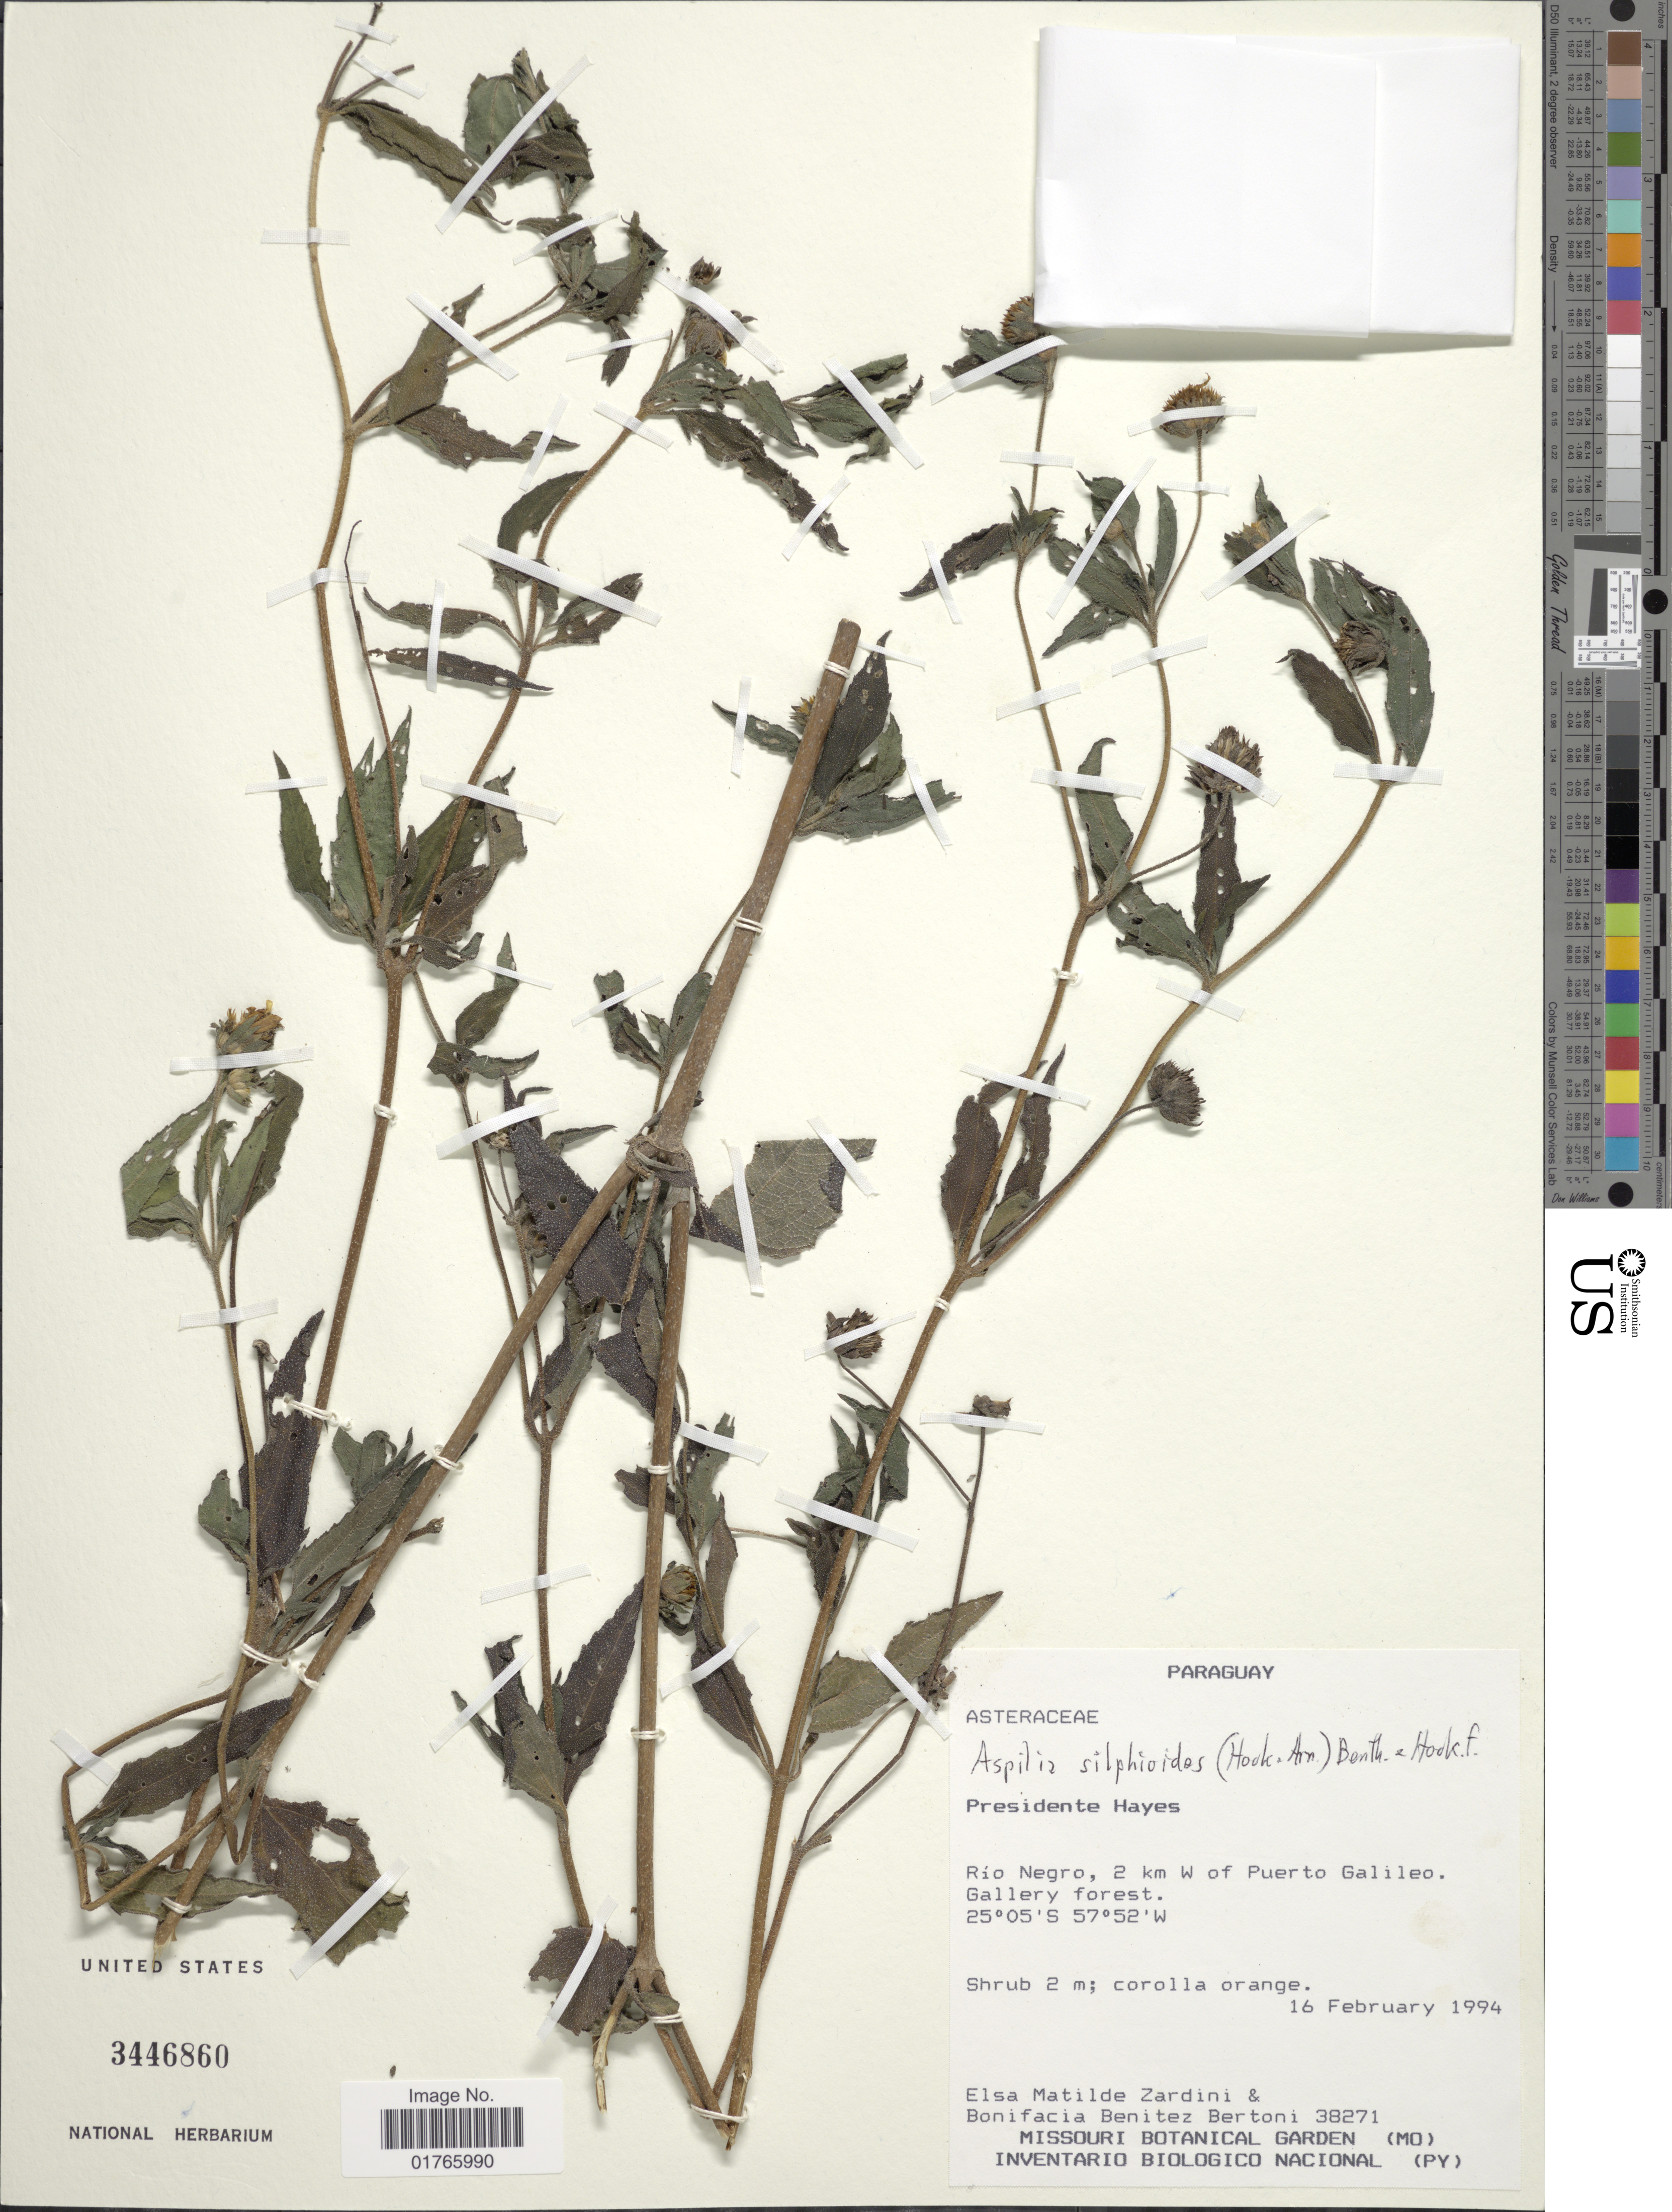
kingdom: Plantae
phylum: Tracheophyta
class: Magnoliopsida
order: Asterales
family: Asteraceae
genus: Aspilia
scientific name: Aspilia silphioides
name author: (Hook. & Arn.) Benth. ex Benth. & Hook. f.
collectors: E. M. Zardini & B. Bertoni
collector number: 38271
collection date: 1994-02-16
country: Paraguay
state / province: Presidente Hayes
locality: Rio Negro, 2 km W of Puerto Galileo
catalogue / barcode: US 3446860